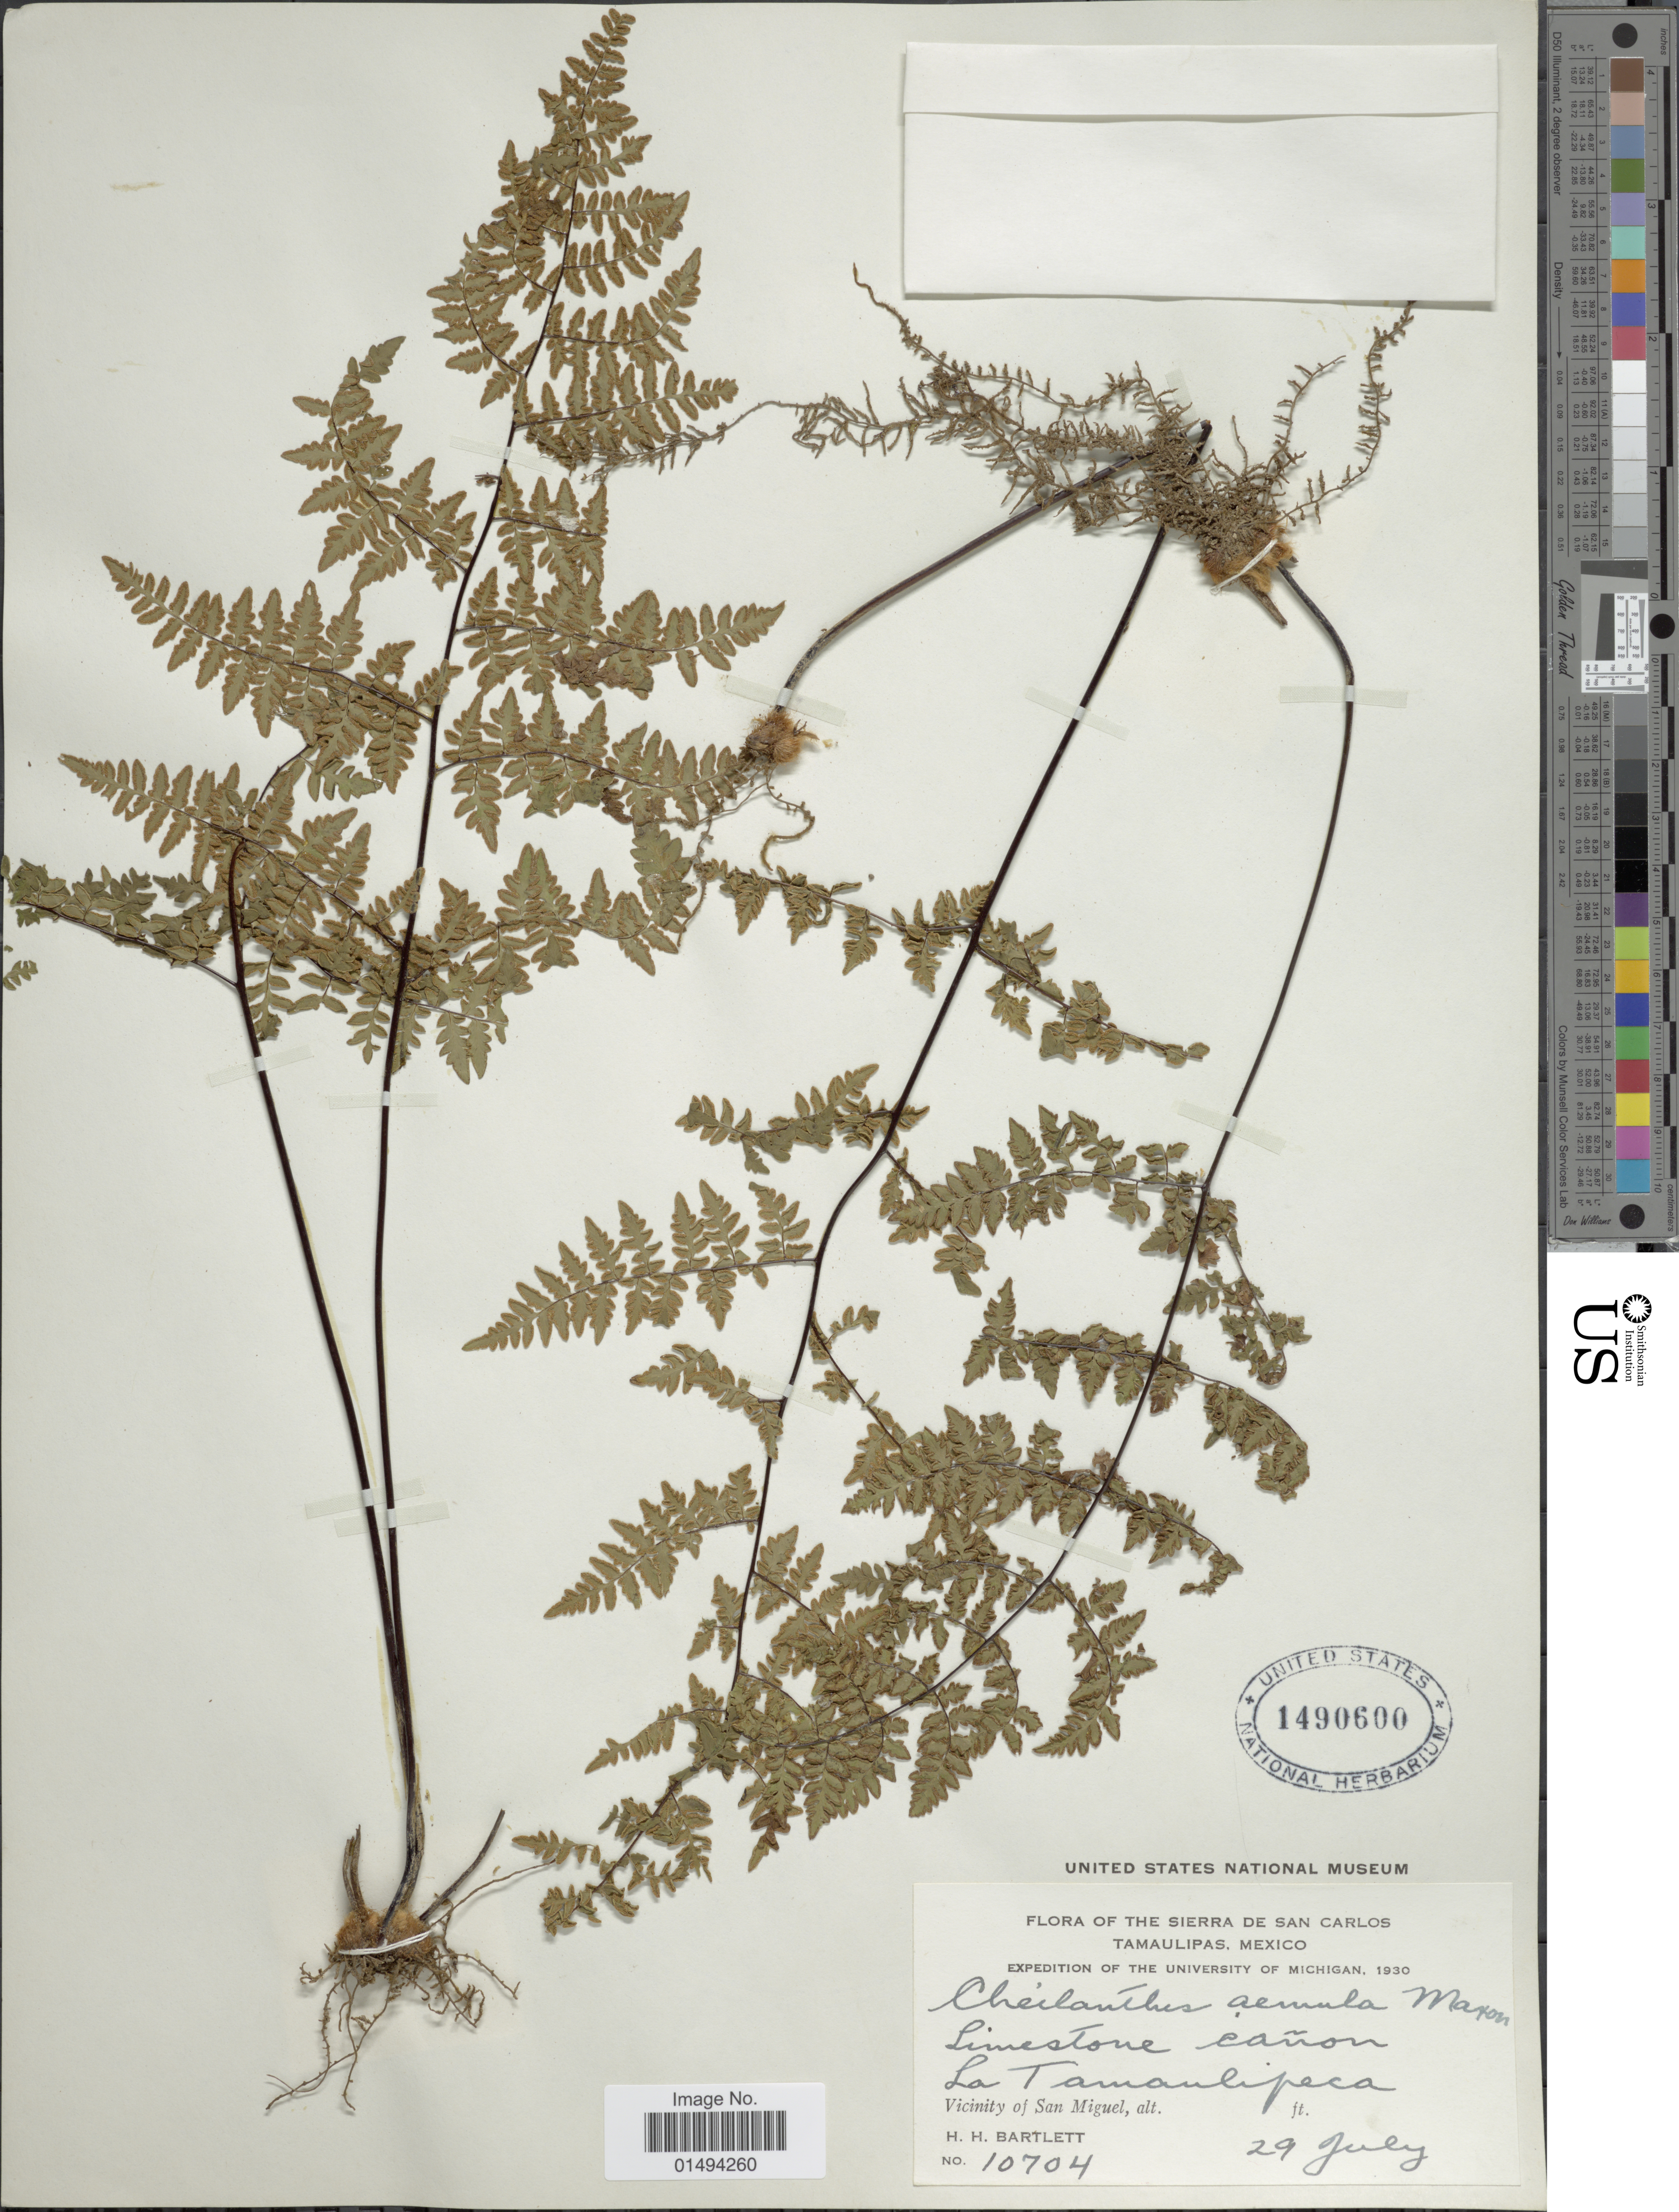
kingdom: Plantae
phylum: Tracheophyta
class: Polypodiopsida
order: Polypodiales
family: Pteridaceae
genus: Myriopteris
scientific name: Myriopteris aemula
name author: (Maxon) Grusz & Windham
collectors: H. H. Bartlett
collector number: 10704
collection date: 1930-07-29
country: Mexico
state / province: Tamaulipas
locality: The Sierra de San Carlos, Limestone Canyon, La Tamaulipeca, Vicinity of San Miguel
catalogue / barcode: US 1490600